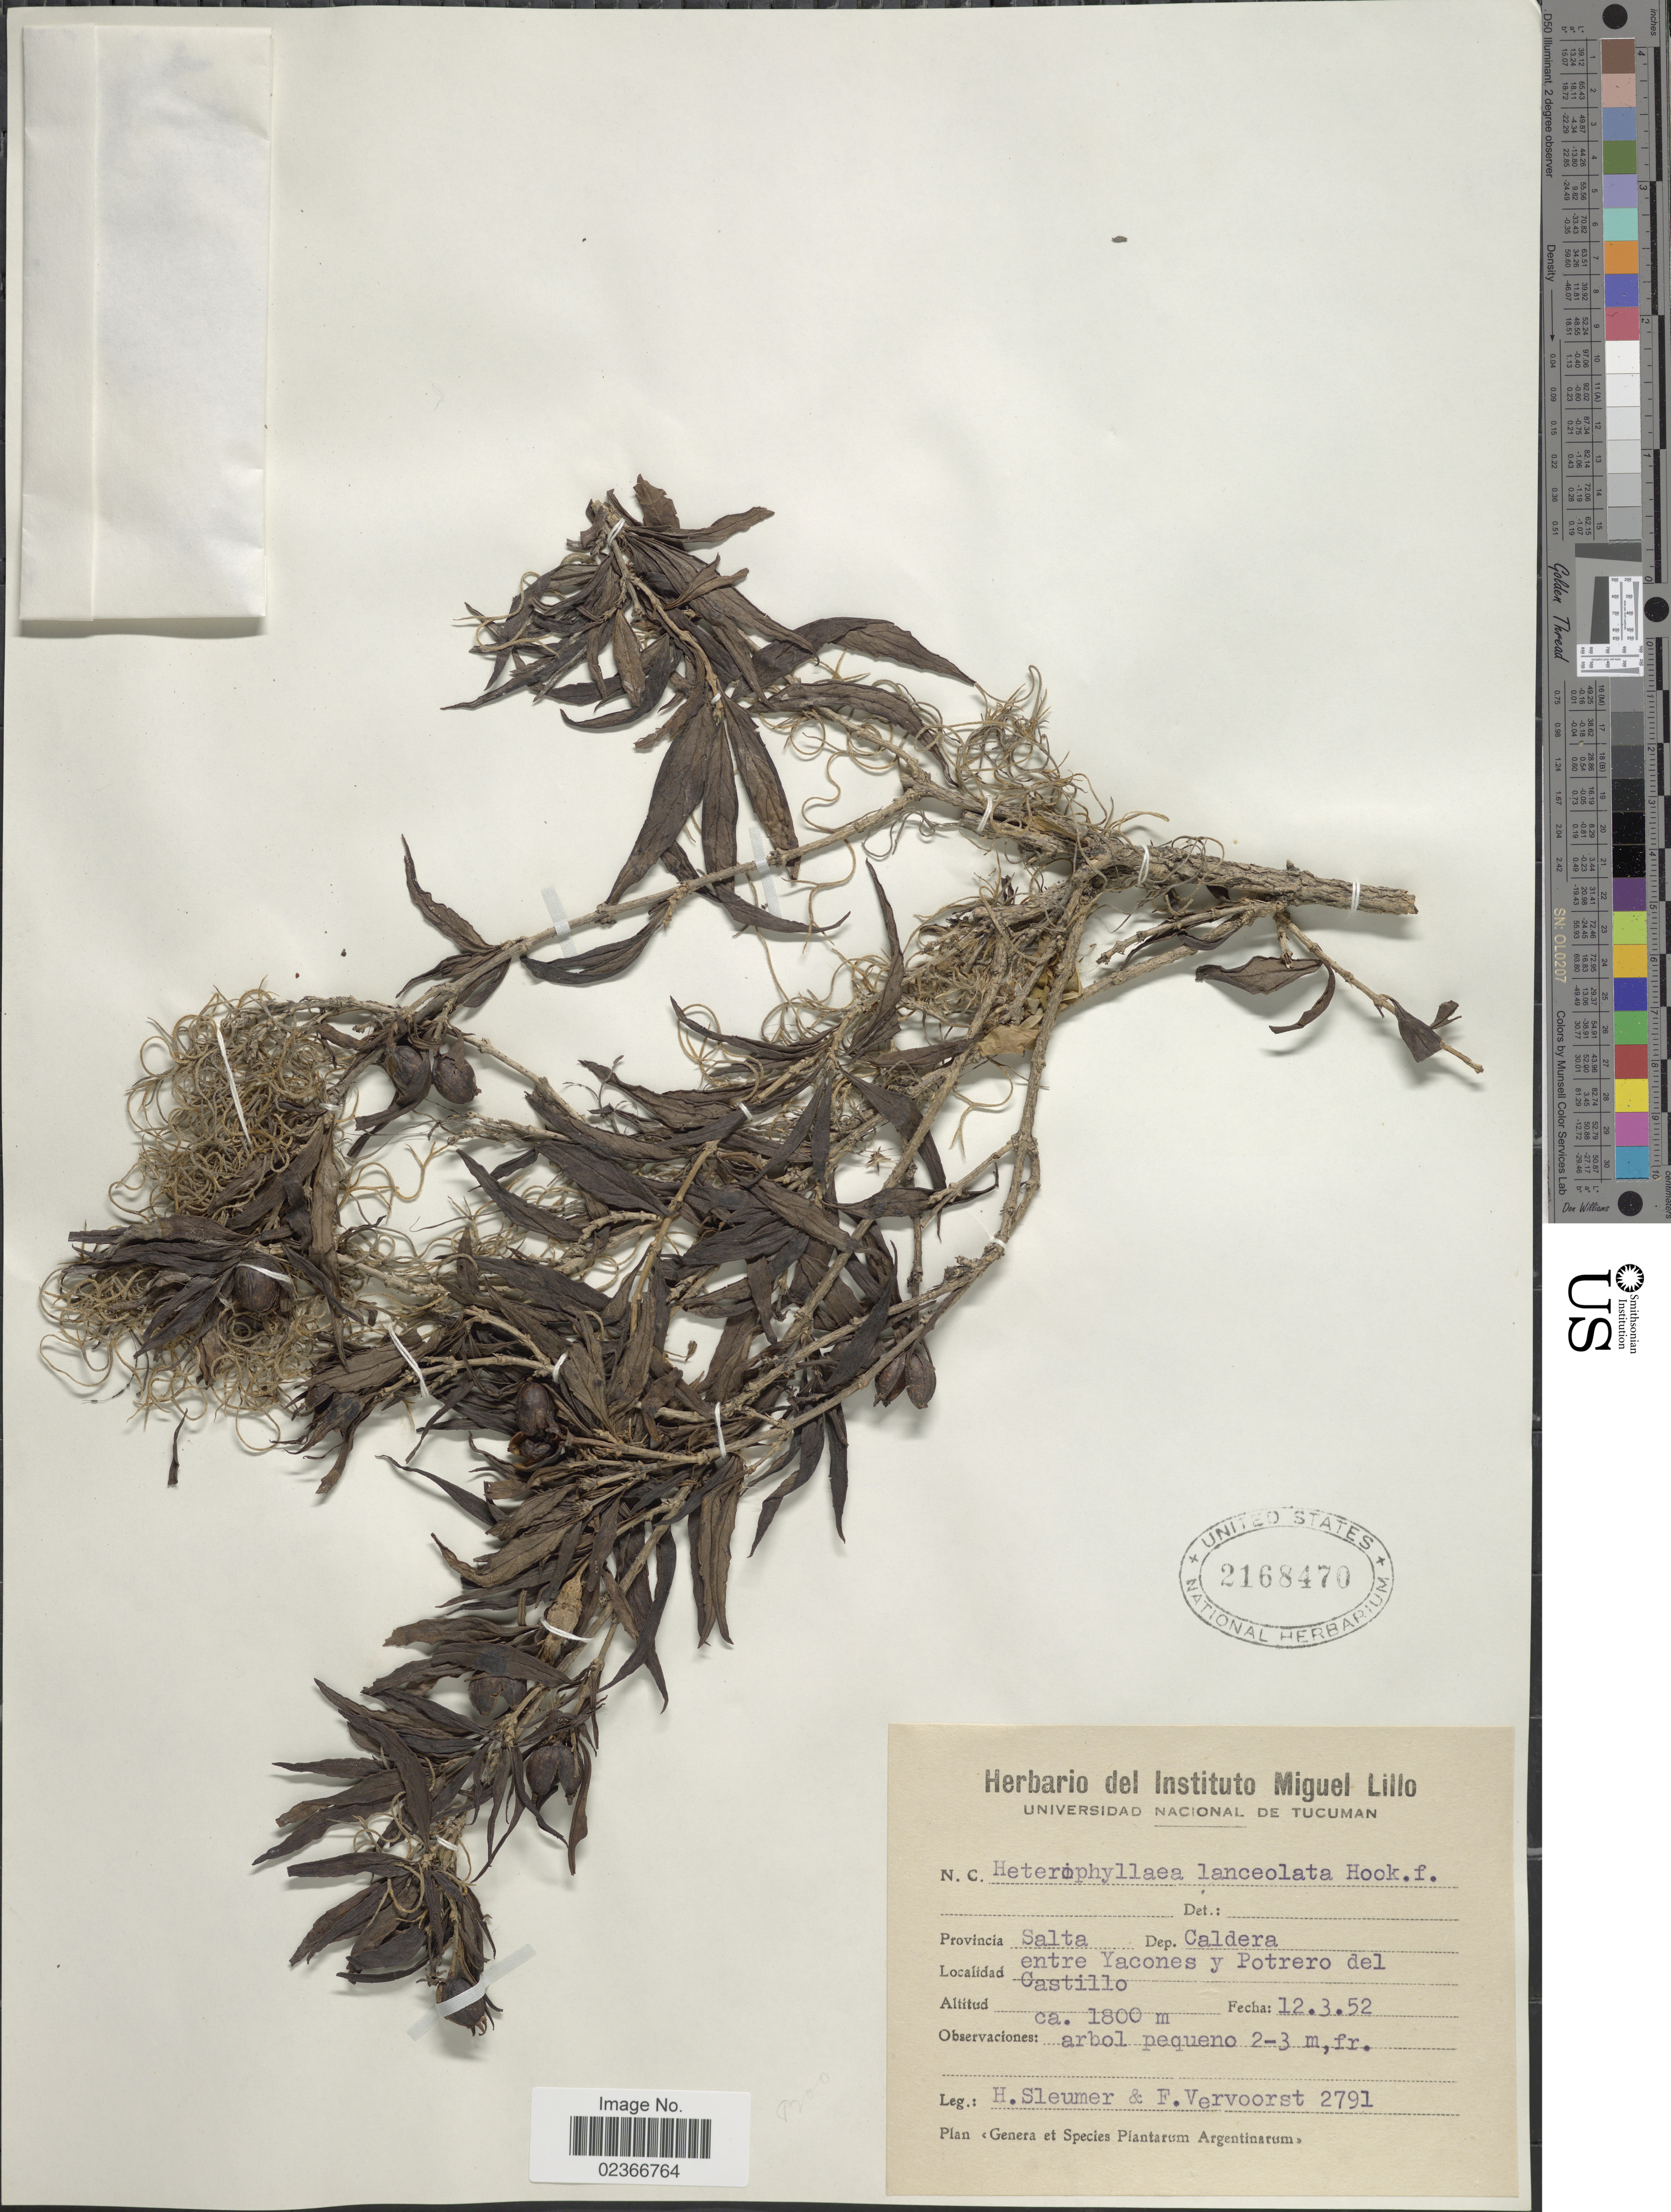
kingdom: Plantae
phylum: Tracheophyta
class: Magnoliopsida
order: Gentianales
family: Rubiaceae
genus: Heterophyllaea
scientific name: Heterophyllaea pustulata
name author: Hook. f.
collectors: H. O. Sleumer & F. Vervoorst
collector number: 2791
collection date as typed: Transcribed d/m/y: 12/3/52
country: Argentina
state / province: Salta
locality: Provincia Salta. Dep. Caldera, entre Yacones y Potrero del Castillo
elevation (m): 1800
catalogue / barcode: US 2168470